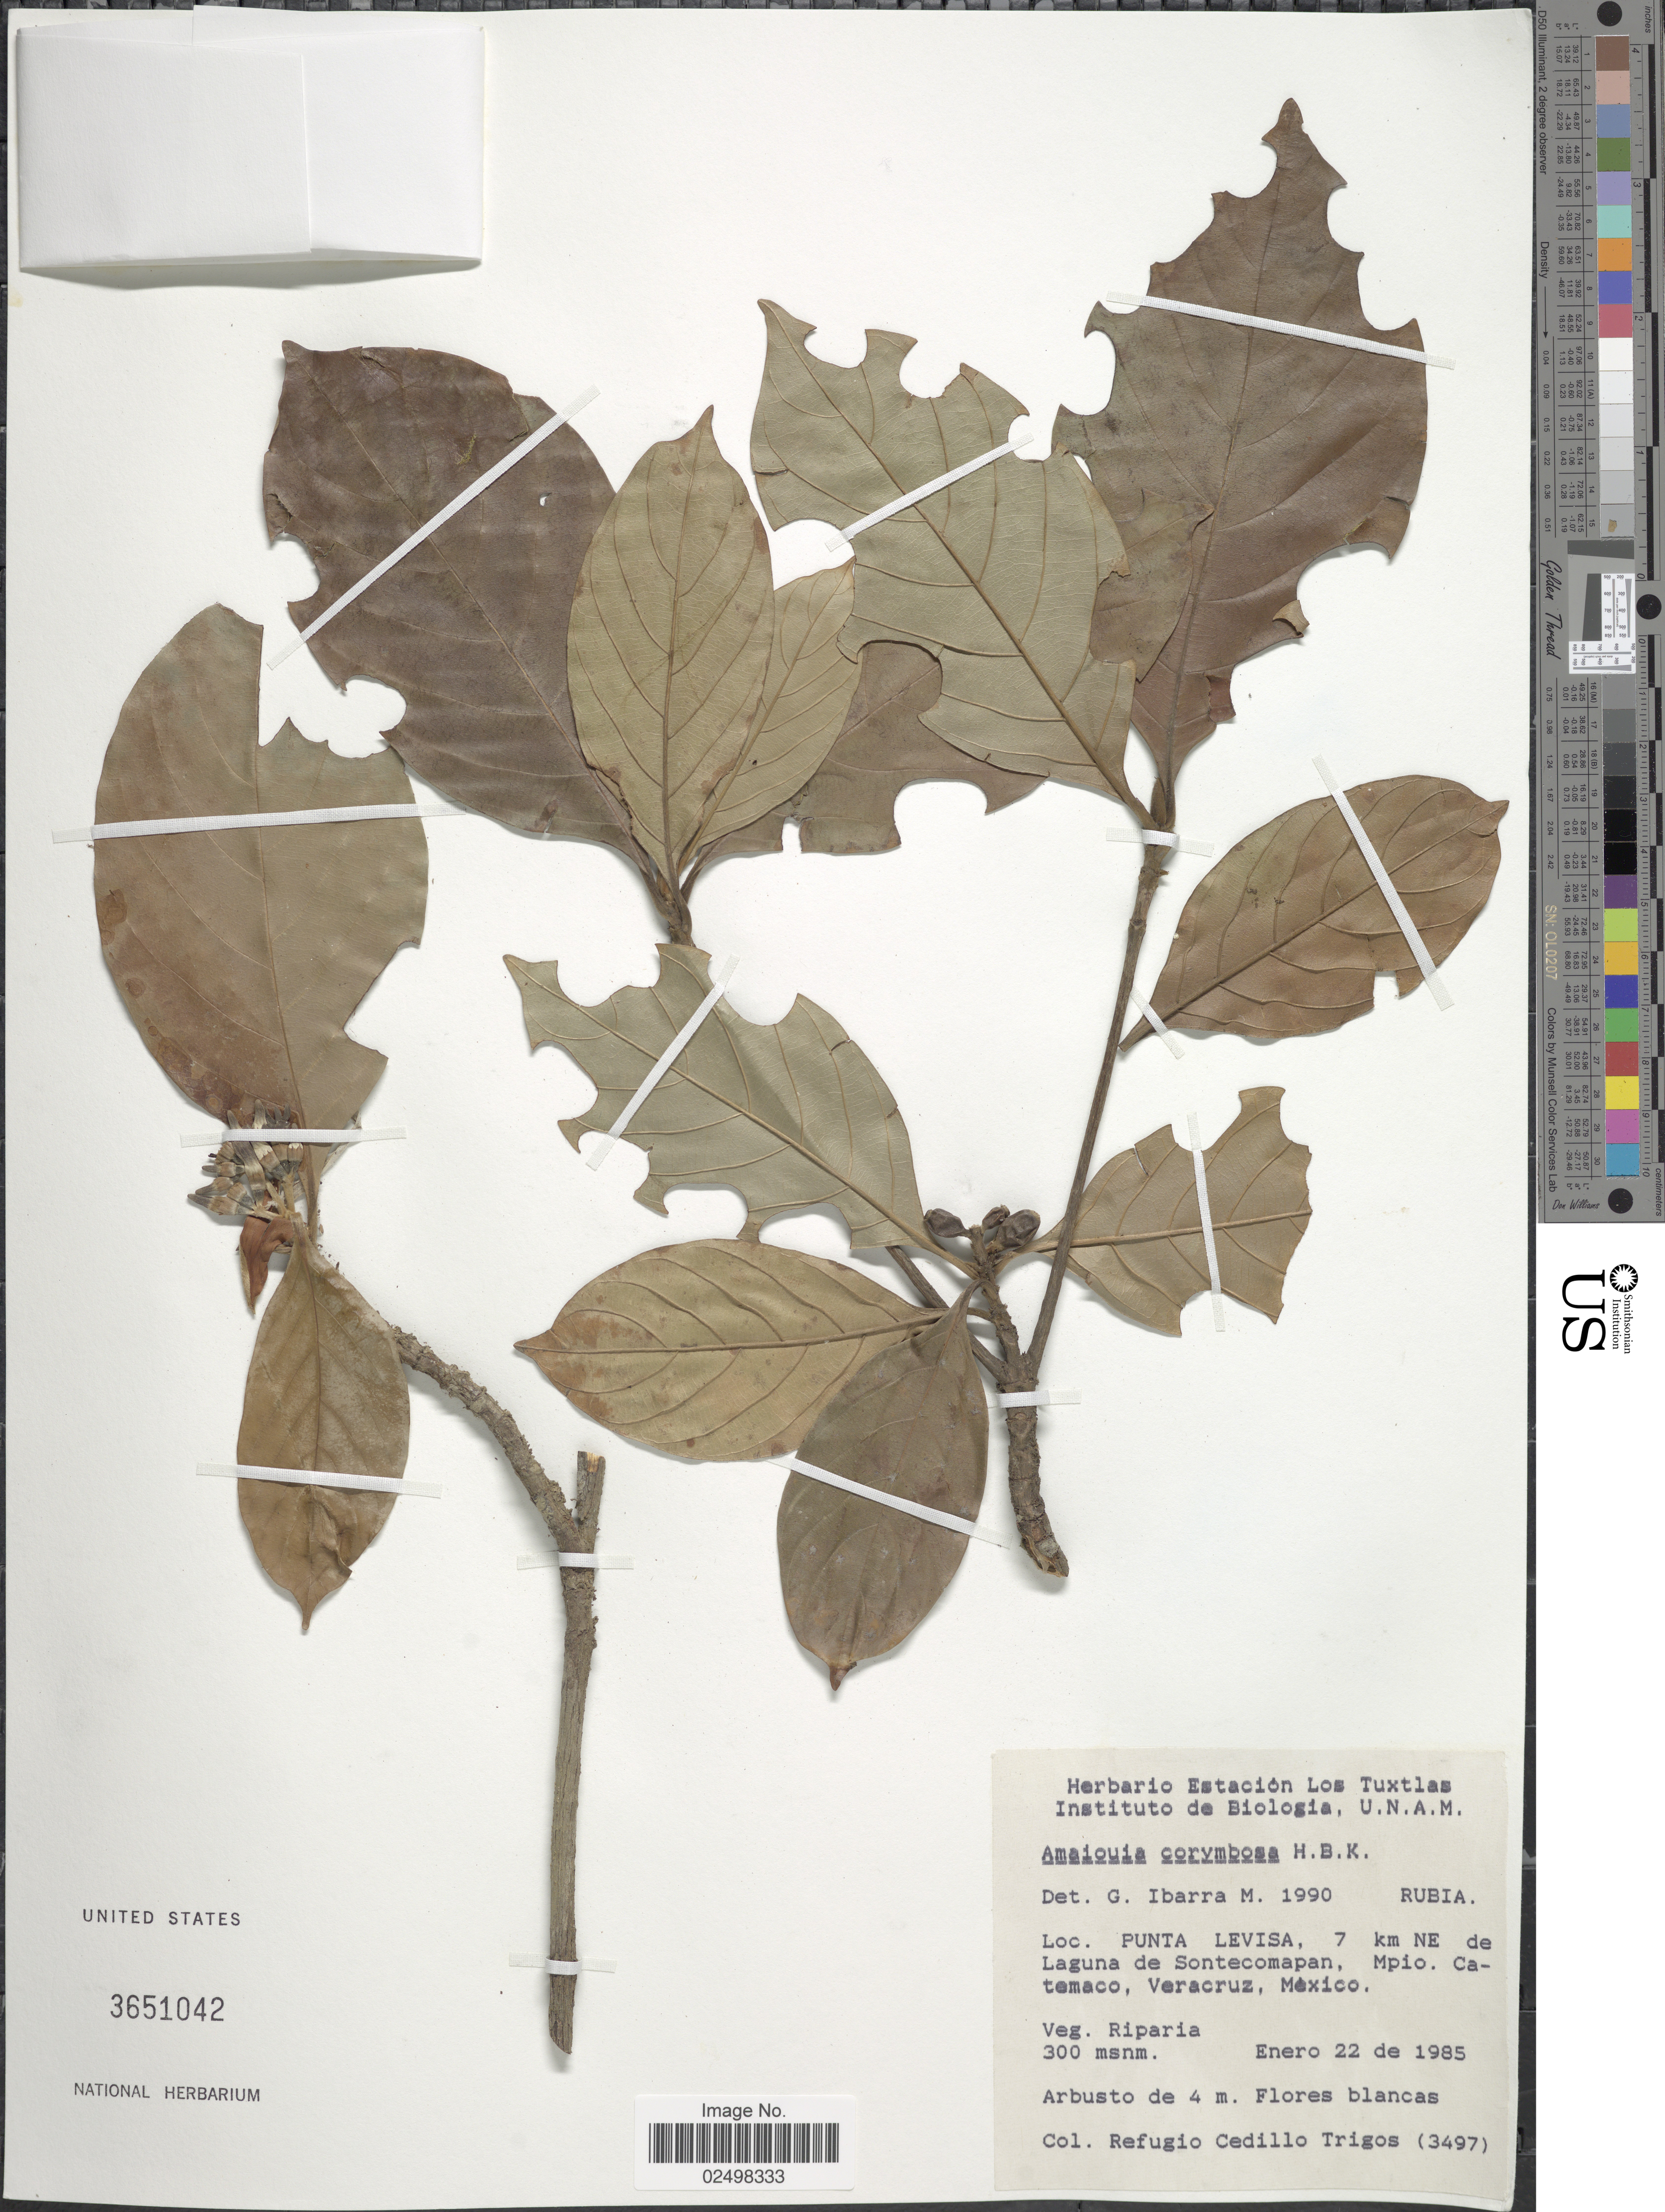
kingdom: Plantae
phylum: Tracheophyta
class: Magnoliopsida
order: Gentianales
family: Rubiaceae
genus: Amaioua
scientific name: Amaioua corymbosa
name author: Kunth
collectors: R. CedilloT.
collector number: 3497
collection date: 1985-01-22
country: Mexico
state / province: Veracruz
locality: Punta Levisa, 7 km NE de Laguna de Sontecomapan, Mpio. Catemaco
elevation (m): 300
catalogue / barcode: US 3651042